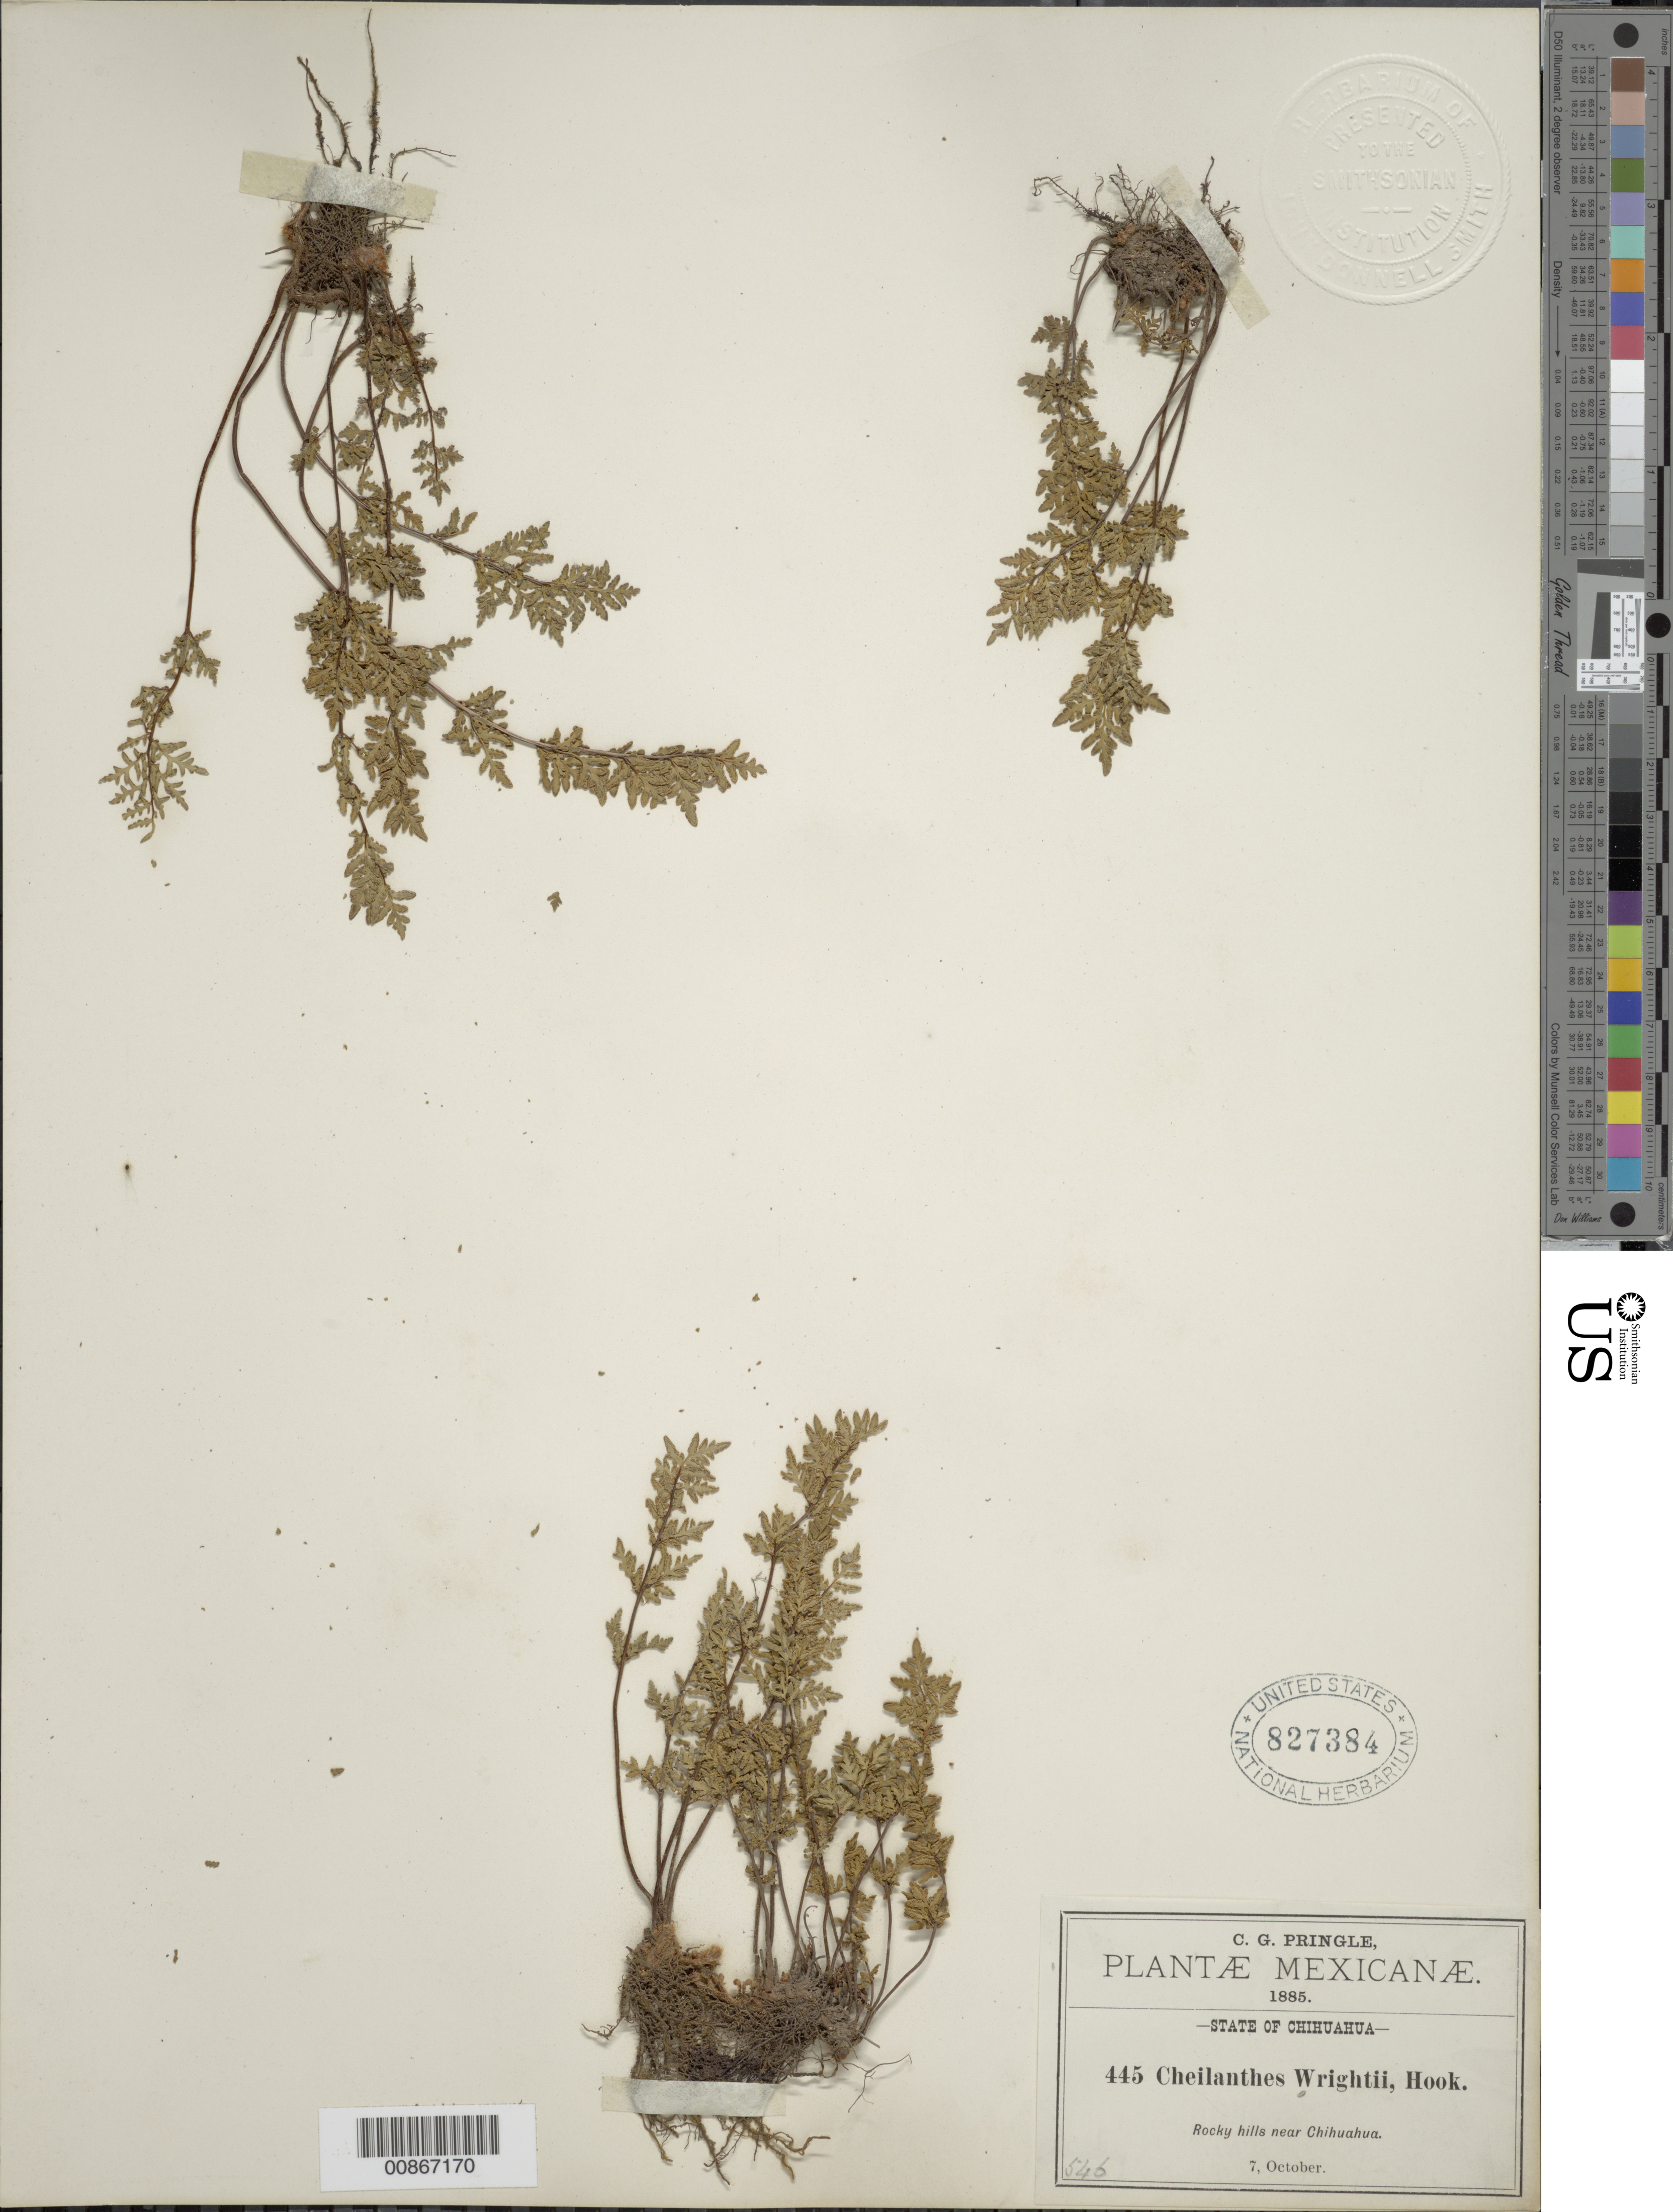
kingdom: Plantae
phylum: Tracheophyta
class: Polypodiopsida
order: Polypodiales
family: Pteridaceae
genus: Cheilanthes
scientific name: Cheilanthes wrightii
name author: Hook.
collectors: C. G. Pringle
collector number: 445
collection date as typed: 07 Oct 1885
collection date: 1885-10-07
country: Mexico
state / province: Chihuahua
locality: Near Chihuahua.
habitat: Rocky hills.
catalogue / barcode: US 827384